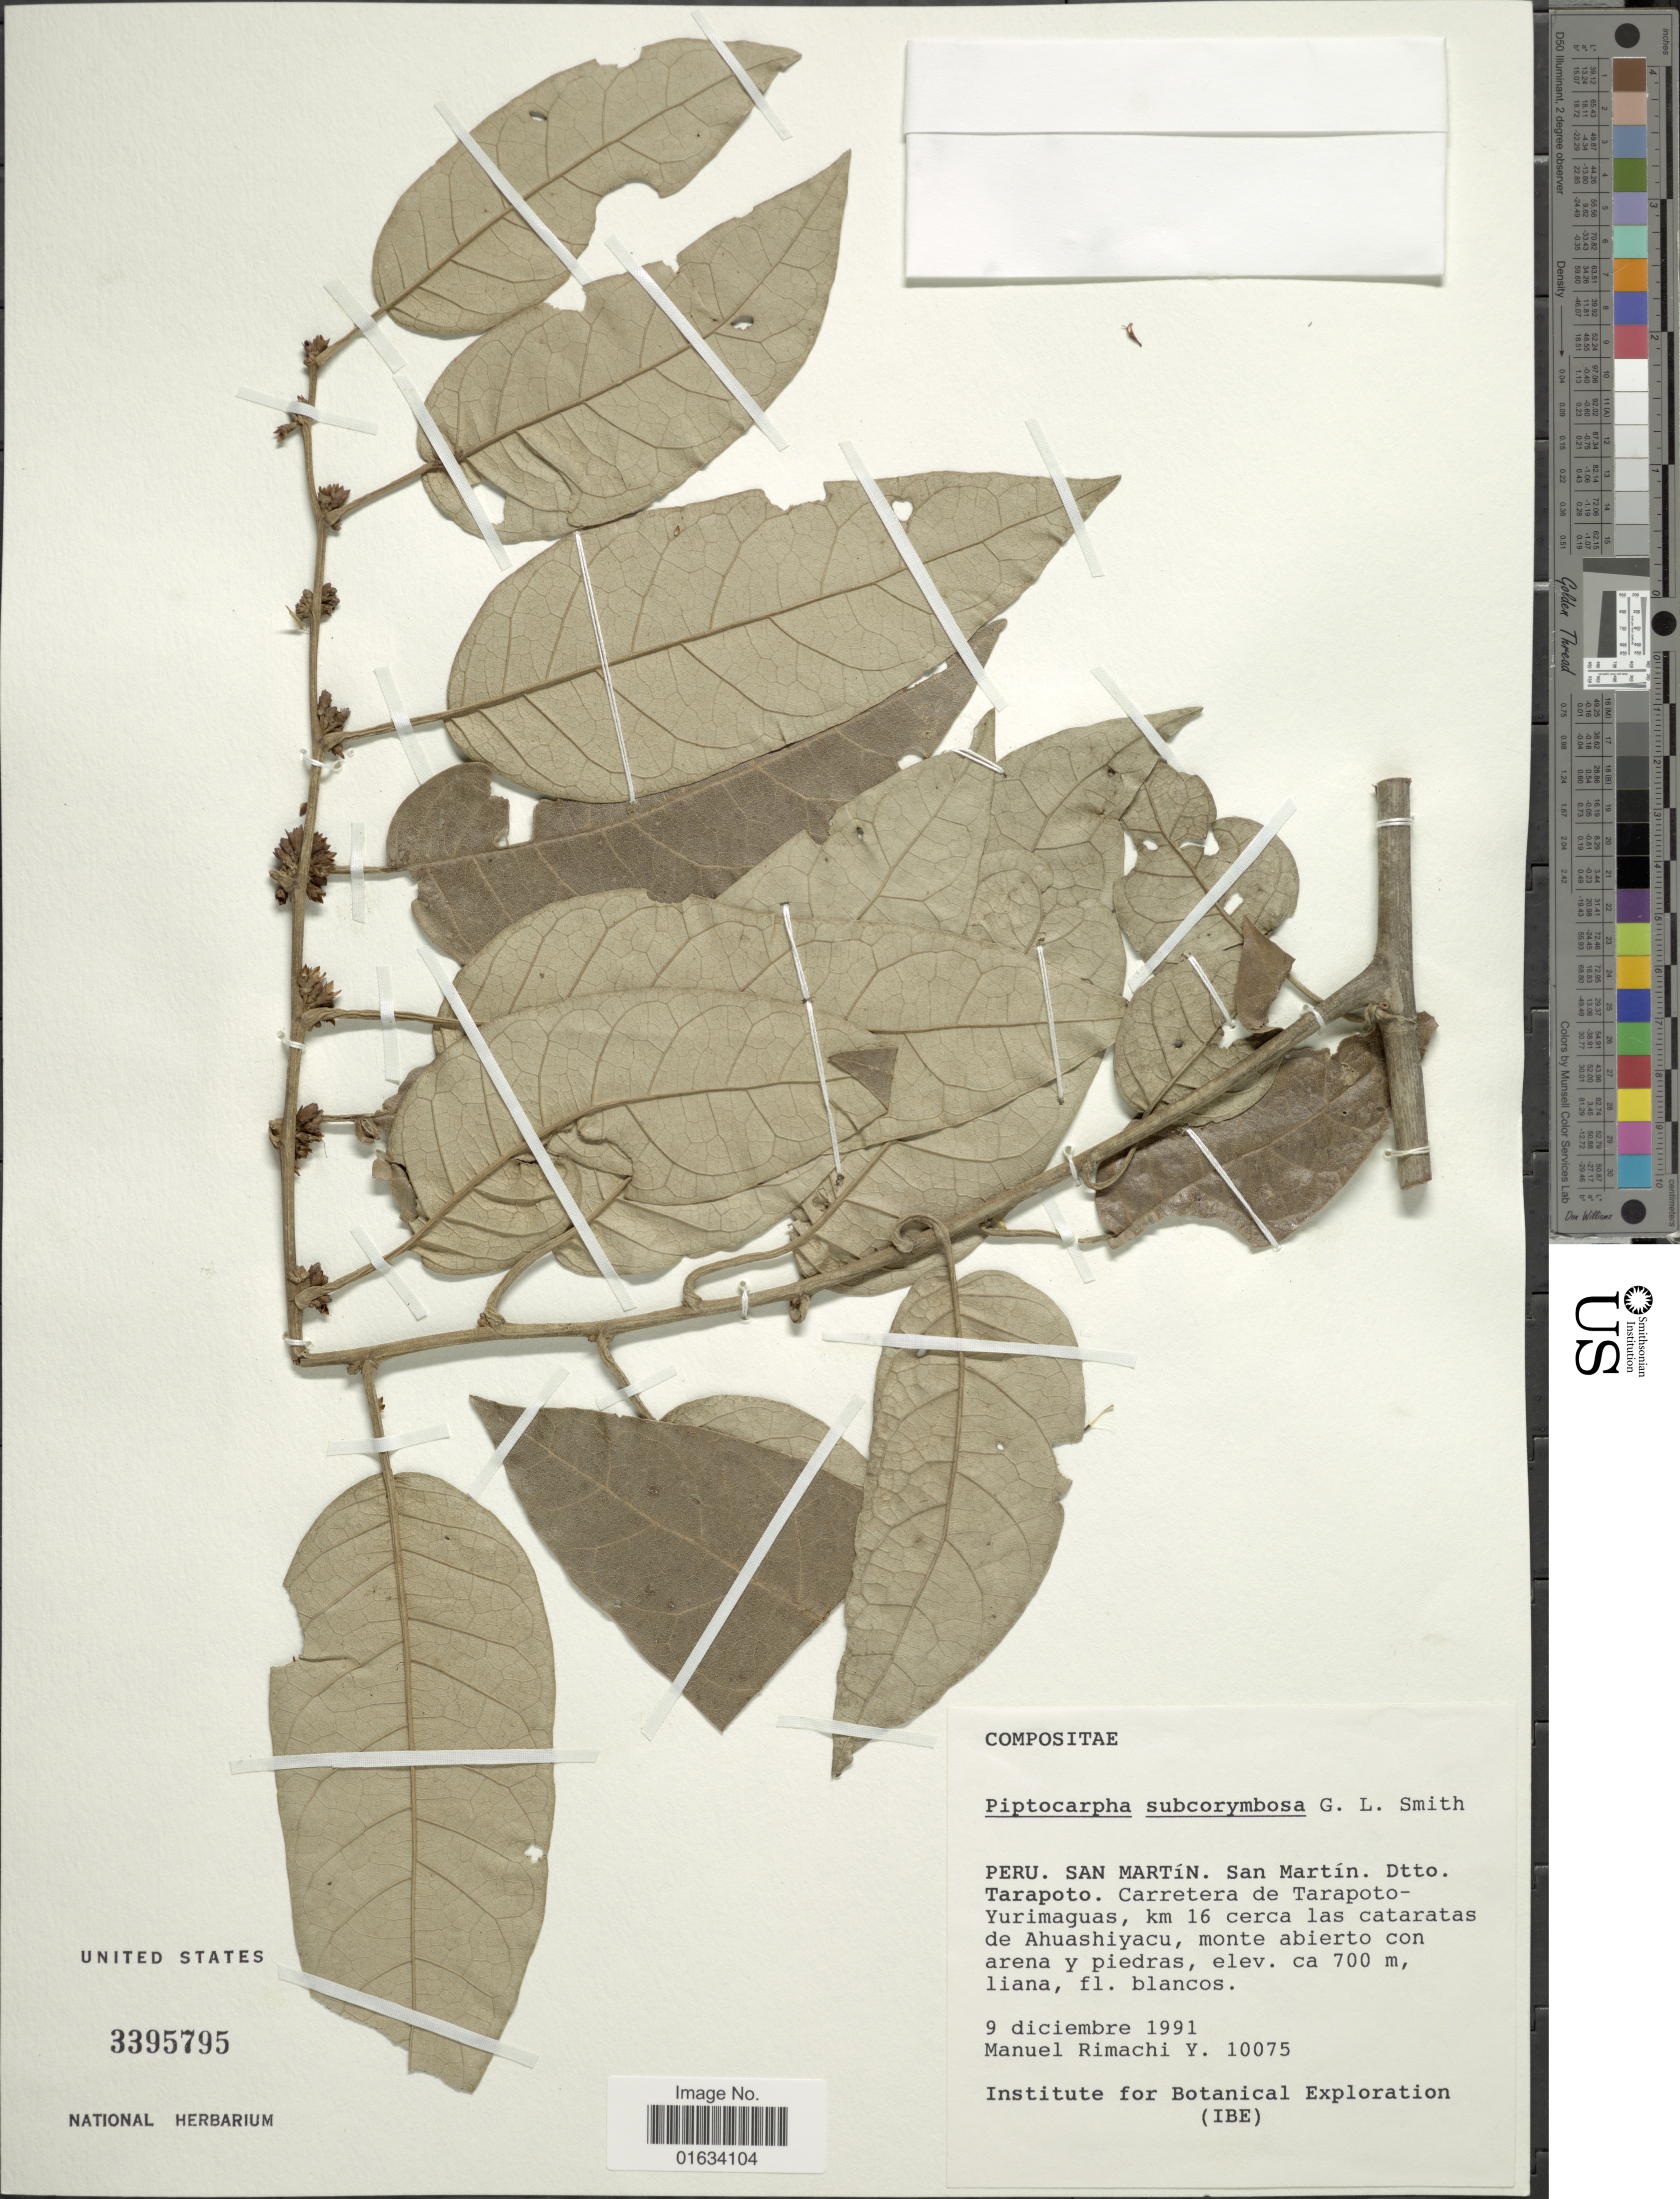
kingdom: Plantae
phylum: Tracheophyta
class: Magnoliopsida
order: Asterales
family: Asteraceae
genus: Piptocarpha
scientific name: Piptocarpha subcorymbosa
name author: G. Lom. Sm.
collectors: M. Rimachi Y.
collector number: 10075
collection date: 1991-12-09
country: Peru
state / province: San Martín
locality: Peru. San Martin. San Martin. Dtto. Tarapoto. Carretera de Tarapoto-Yurimaguas, km 16 cerca las cataratas de Ahuashiyacu, monte abierto con arena y piedras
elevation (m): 700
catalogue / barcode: US 3395795